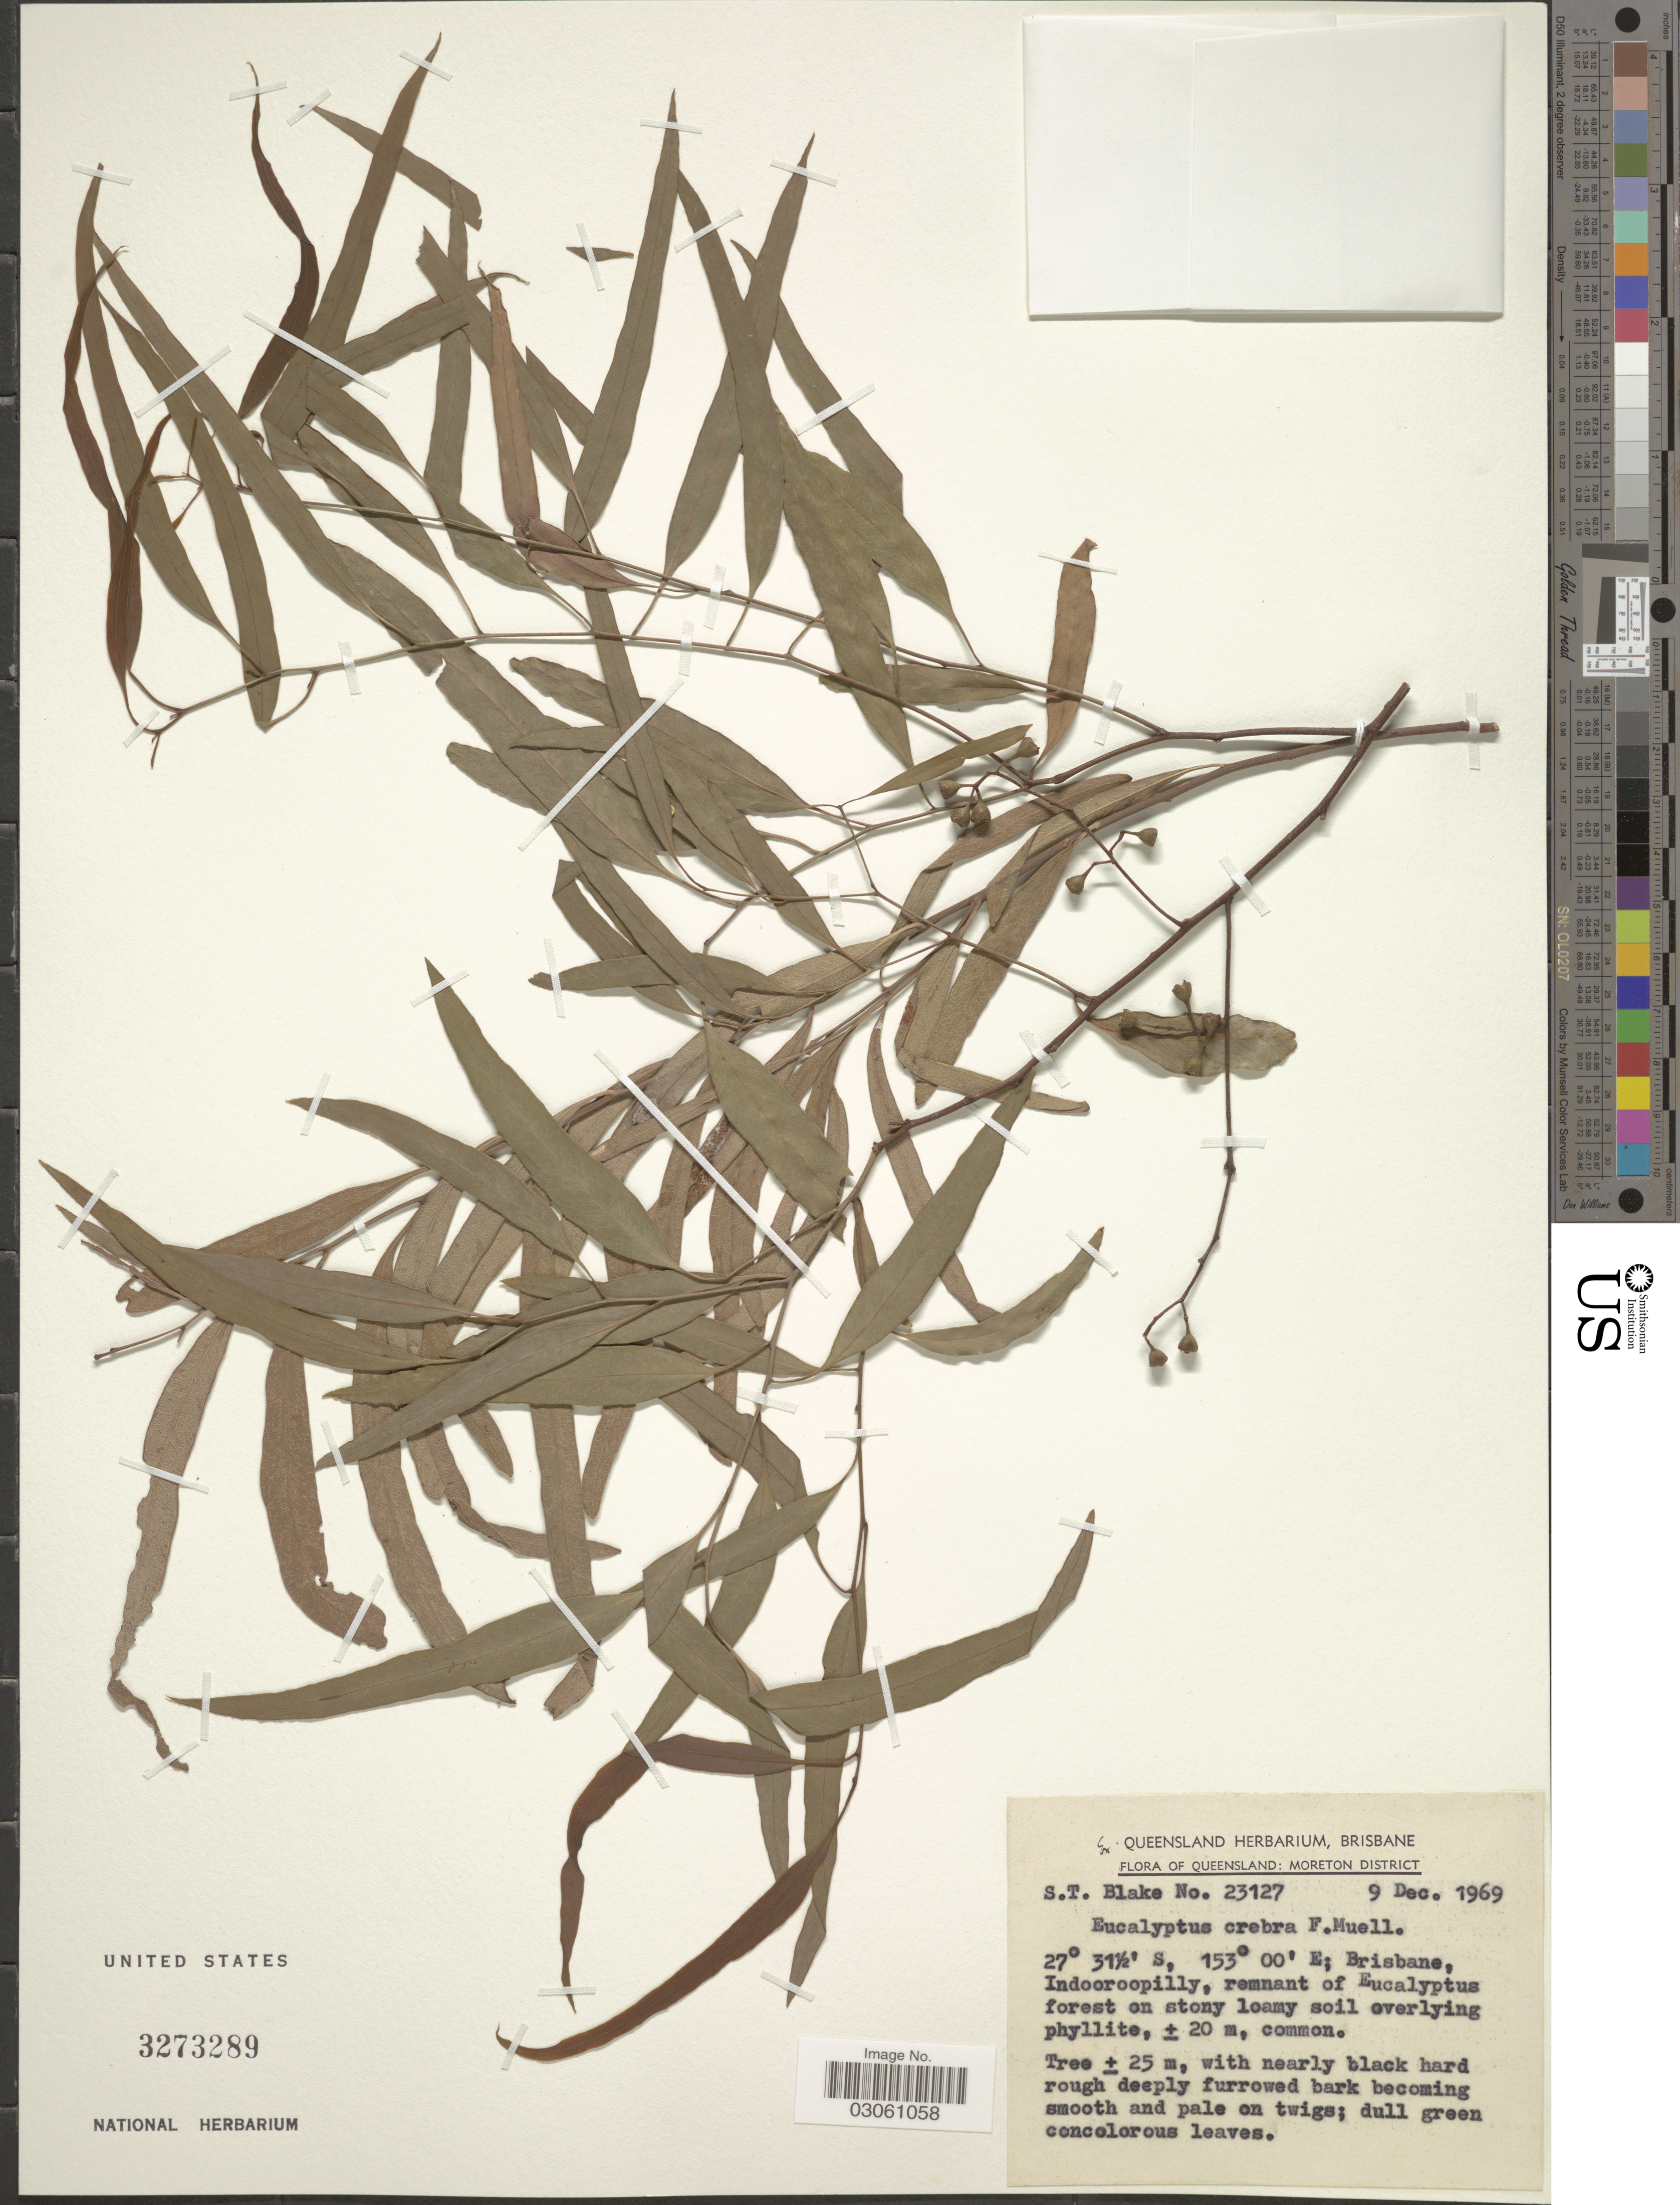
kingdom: Plantae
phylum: Tracheophyta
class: Magnoliopsida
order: Myrtales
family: Myrtaceae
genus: Eucalyptus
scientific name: Eucalyptus crebra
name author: F. Muell.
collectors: S. T. Blake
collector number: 23127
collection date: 1969-12-09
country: Australia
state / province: Queensland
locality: Moreton District, Brisbane.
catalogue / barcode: US 3273289